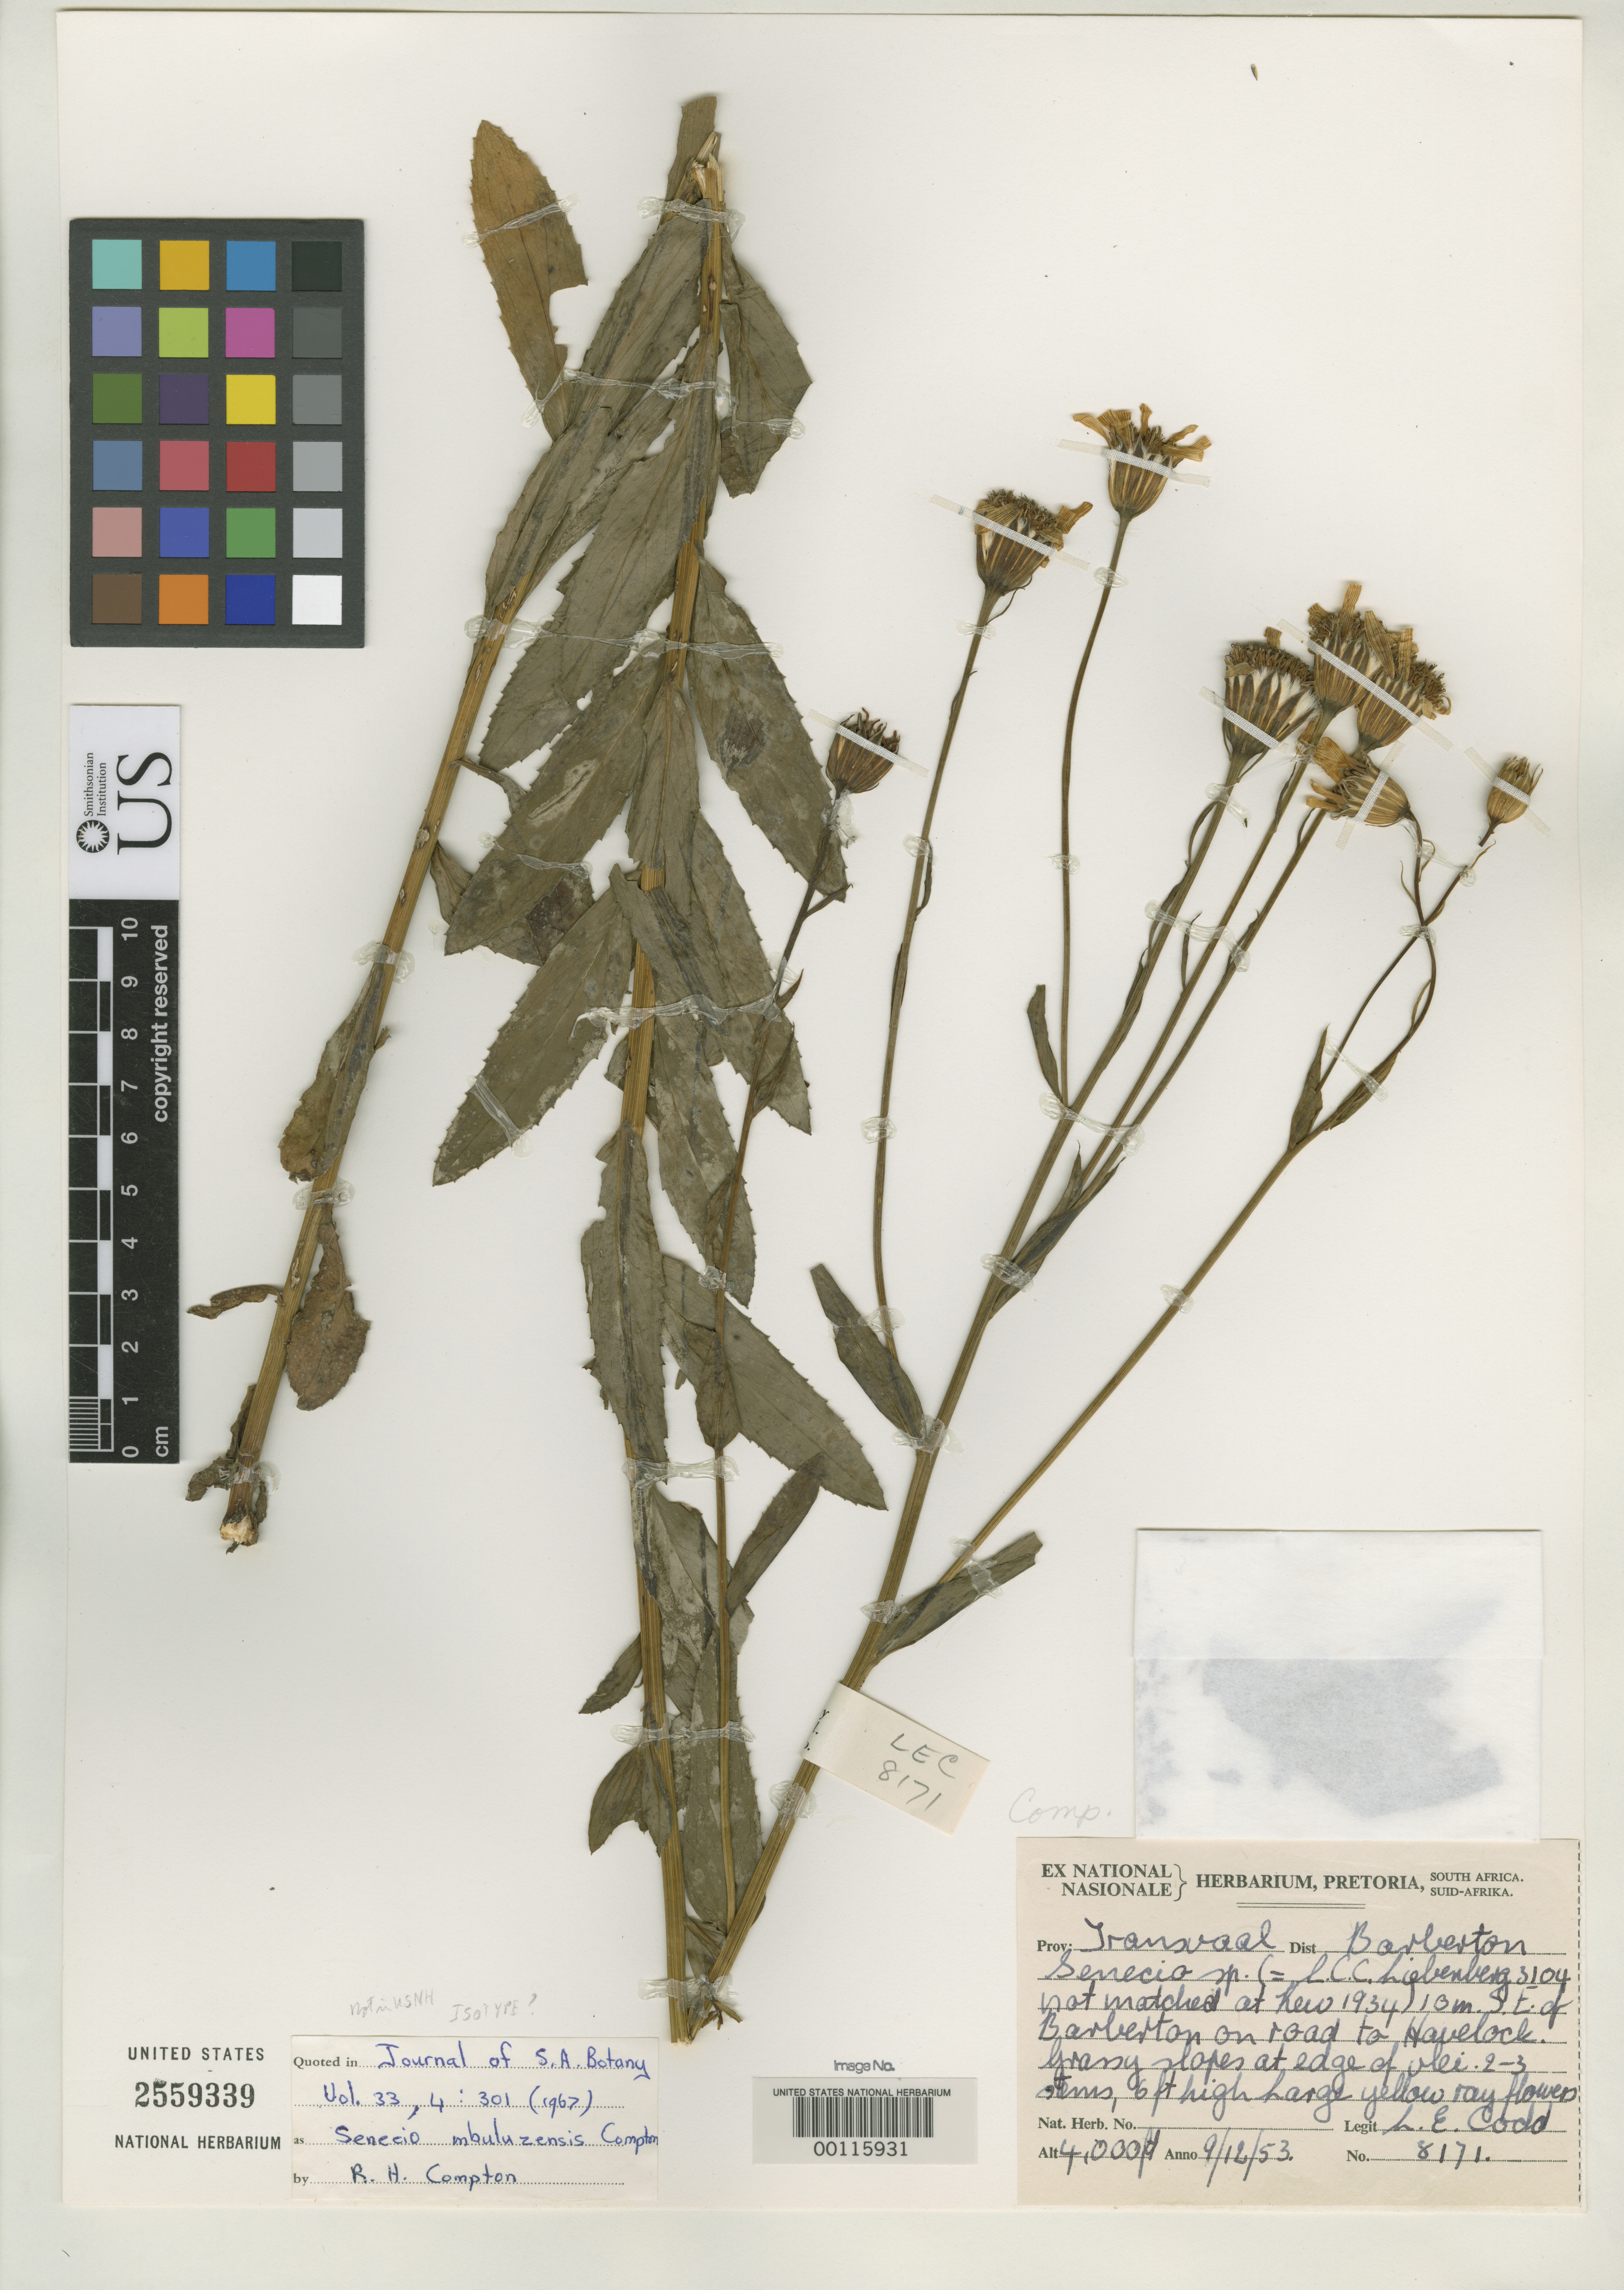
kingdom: Plantae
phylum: Tracheophyta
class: Magnoliopsida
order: Asterales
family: Asteraceae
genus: Senecio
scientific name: Senecio mbuluzensis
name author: Compton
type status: Isotype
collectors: L. Codd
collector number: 8171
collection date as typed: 12 Sep 1953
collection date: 1953-09-12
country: South Africa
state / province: Mpumalanga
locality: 10 mi. SE. of Barberton on road to Havelock. Transvaal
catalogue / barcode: US 2559339